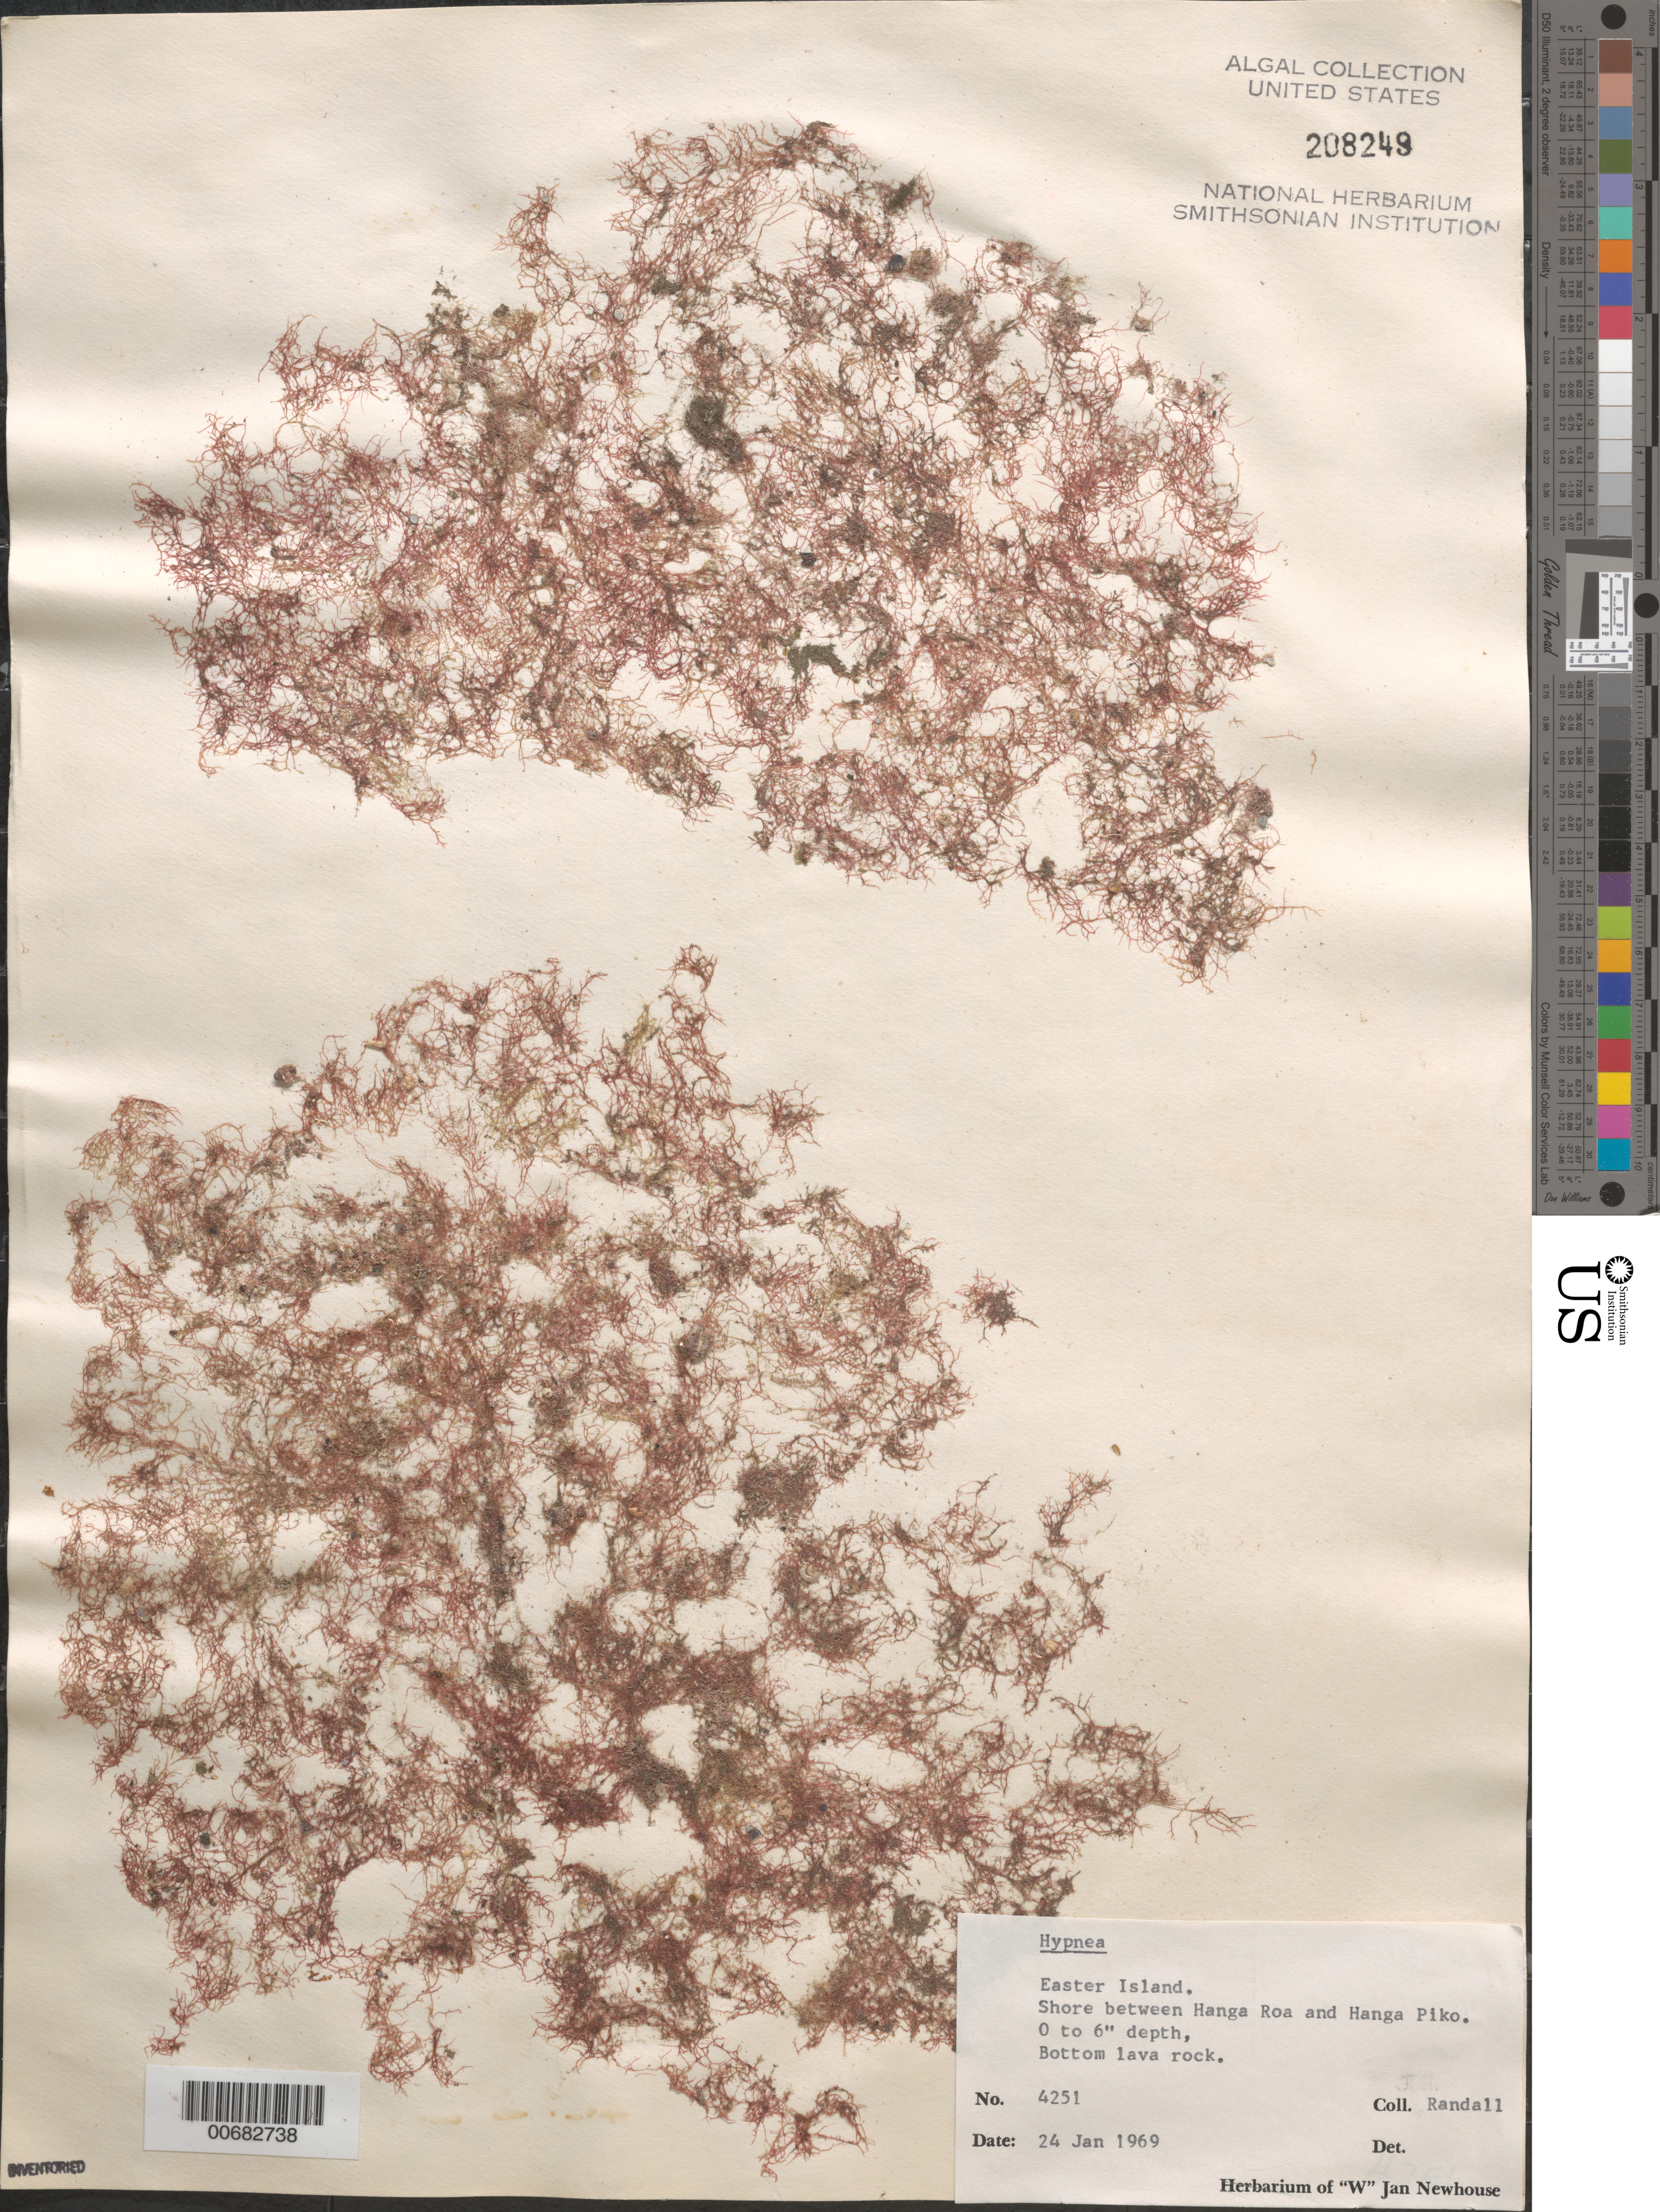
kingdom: Plantae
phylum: Rhodophyta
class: Florideophyceae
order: Gigartinales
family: Cystocloniaceae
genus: Hypnea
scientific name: Hypnea sp.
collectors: R. Randall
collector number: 4251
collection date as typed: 24 Jan 1969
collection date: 1969-01-24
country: Chile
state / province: Valparaíso (V)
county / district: Isla de Pascua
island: Pascua [Easter]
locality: Shore between Hanga Roa and Hanga Piko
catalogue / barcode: US 208249